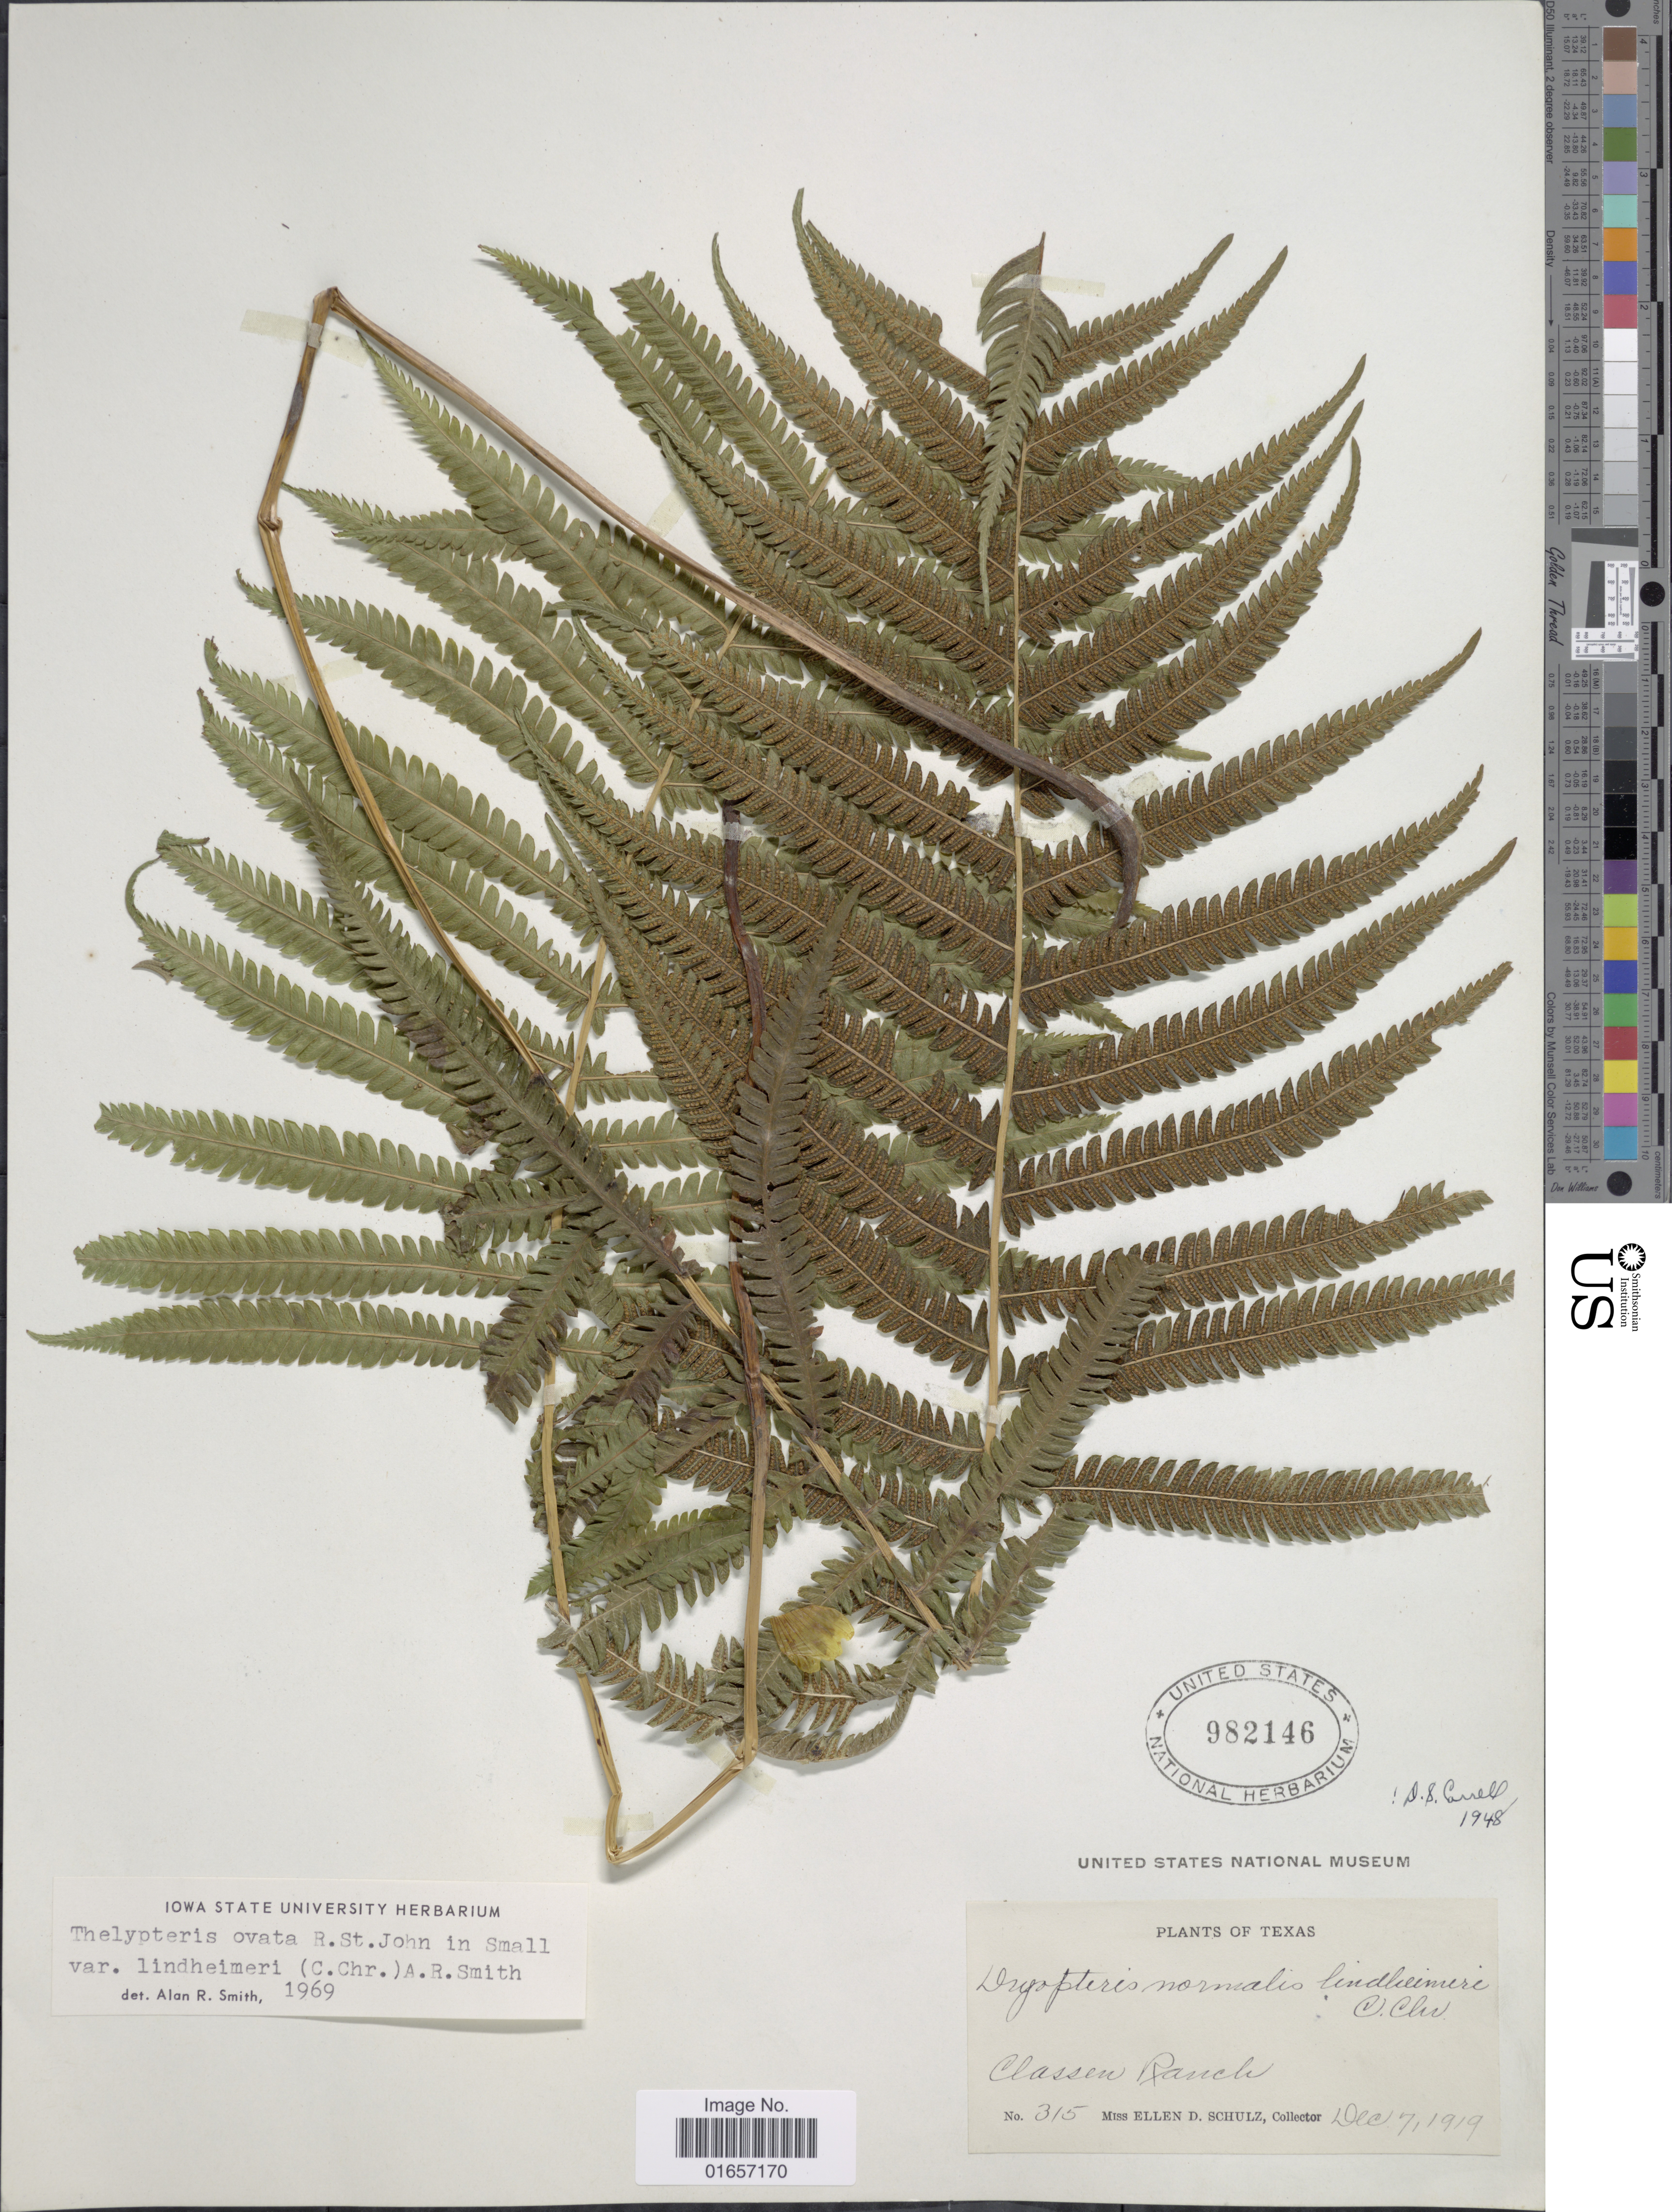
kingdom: Plantae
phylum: Tracheophyta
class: Polypodiopsida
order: Polypodiales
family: Thelypteridaceae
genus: Christella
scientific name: Christella ovata var. lindheimari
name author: (C. Chr.) A.R. Sm.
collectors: E. D. Schulz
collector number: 315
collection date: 1919-12-07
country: United States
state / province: Texas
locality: Classen Ranch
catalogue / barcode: US 982146